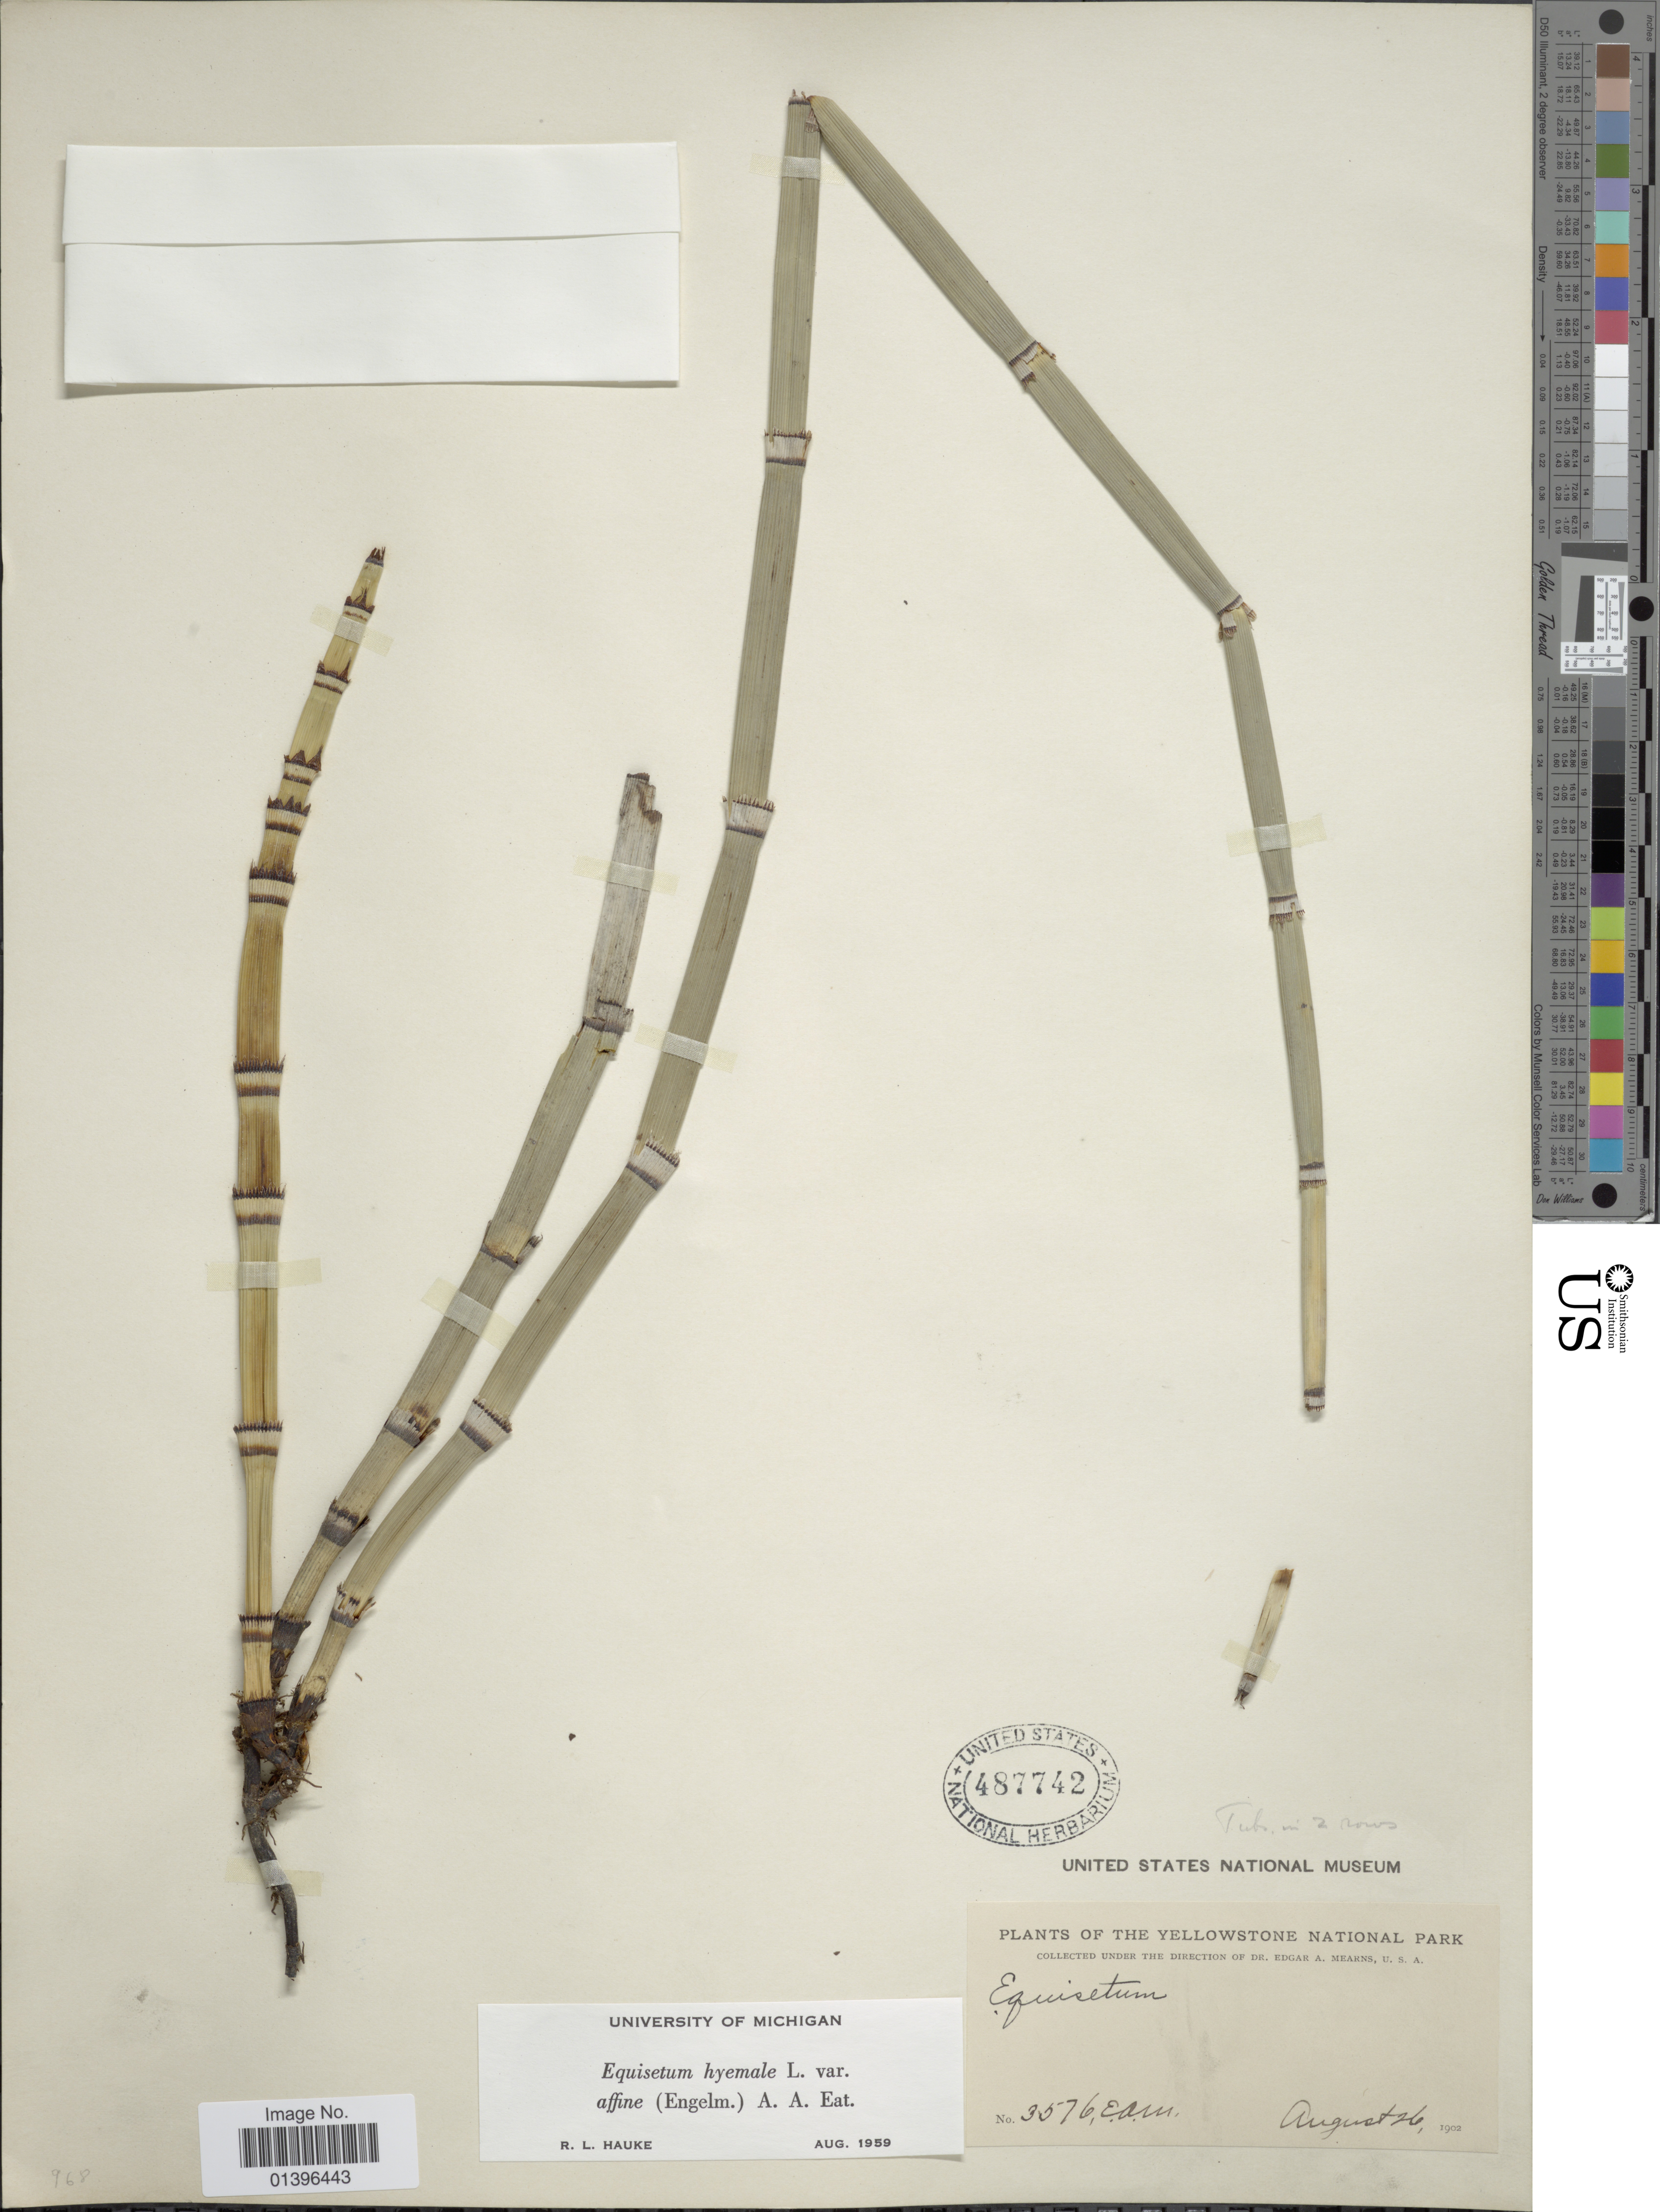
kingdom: Plantae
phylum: Tracheophyta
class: Polypodiopsida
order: Equisetales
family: Equisetaceae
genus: Equisetum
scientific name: Equisetum hyemale var. affine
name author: (Engelm.) A.A. Eaton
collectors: E. A. Mearns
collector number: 3576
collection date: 1902-08-26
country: United States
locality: Yellowstone National Park.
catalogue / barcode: US 487742